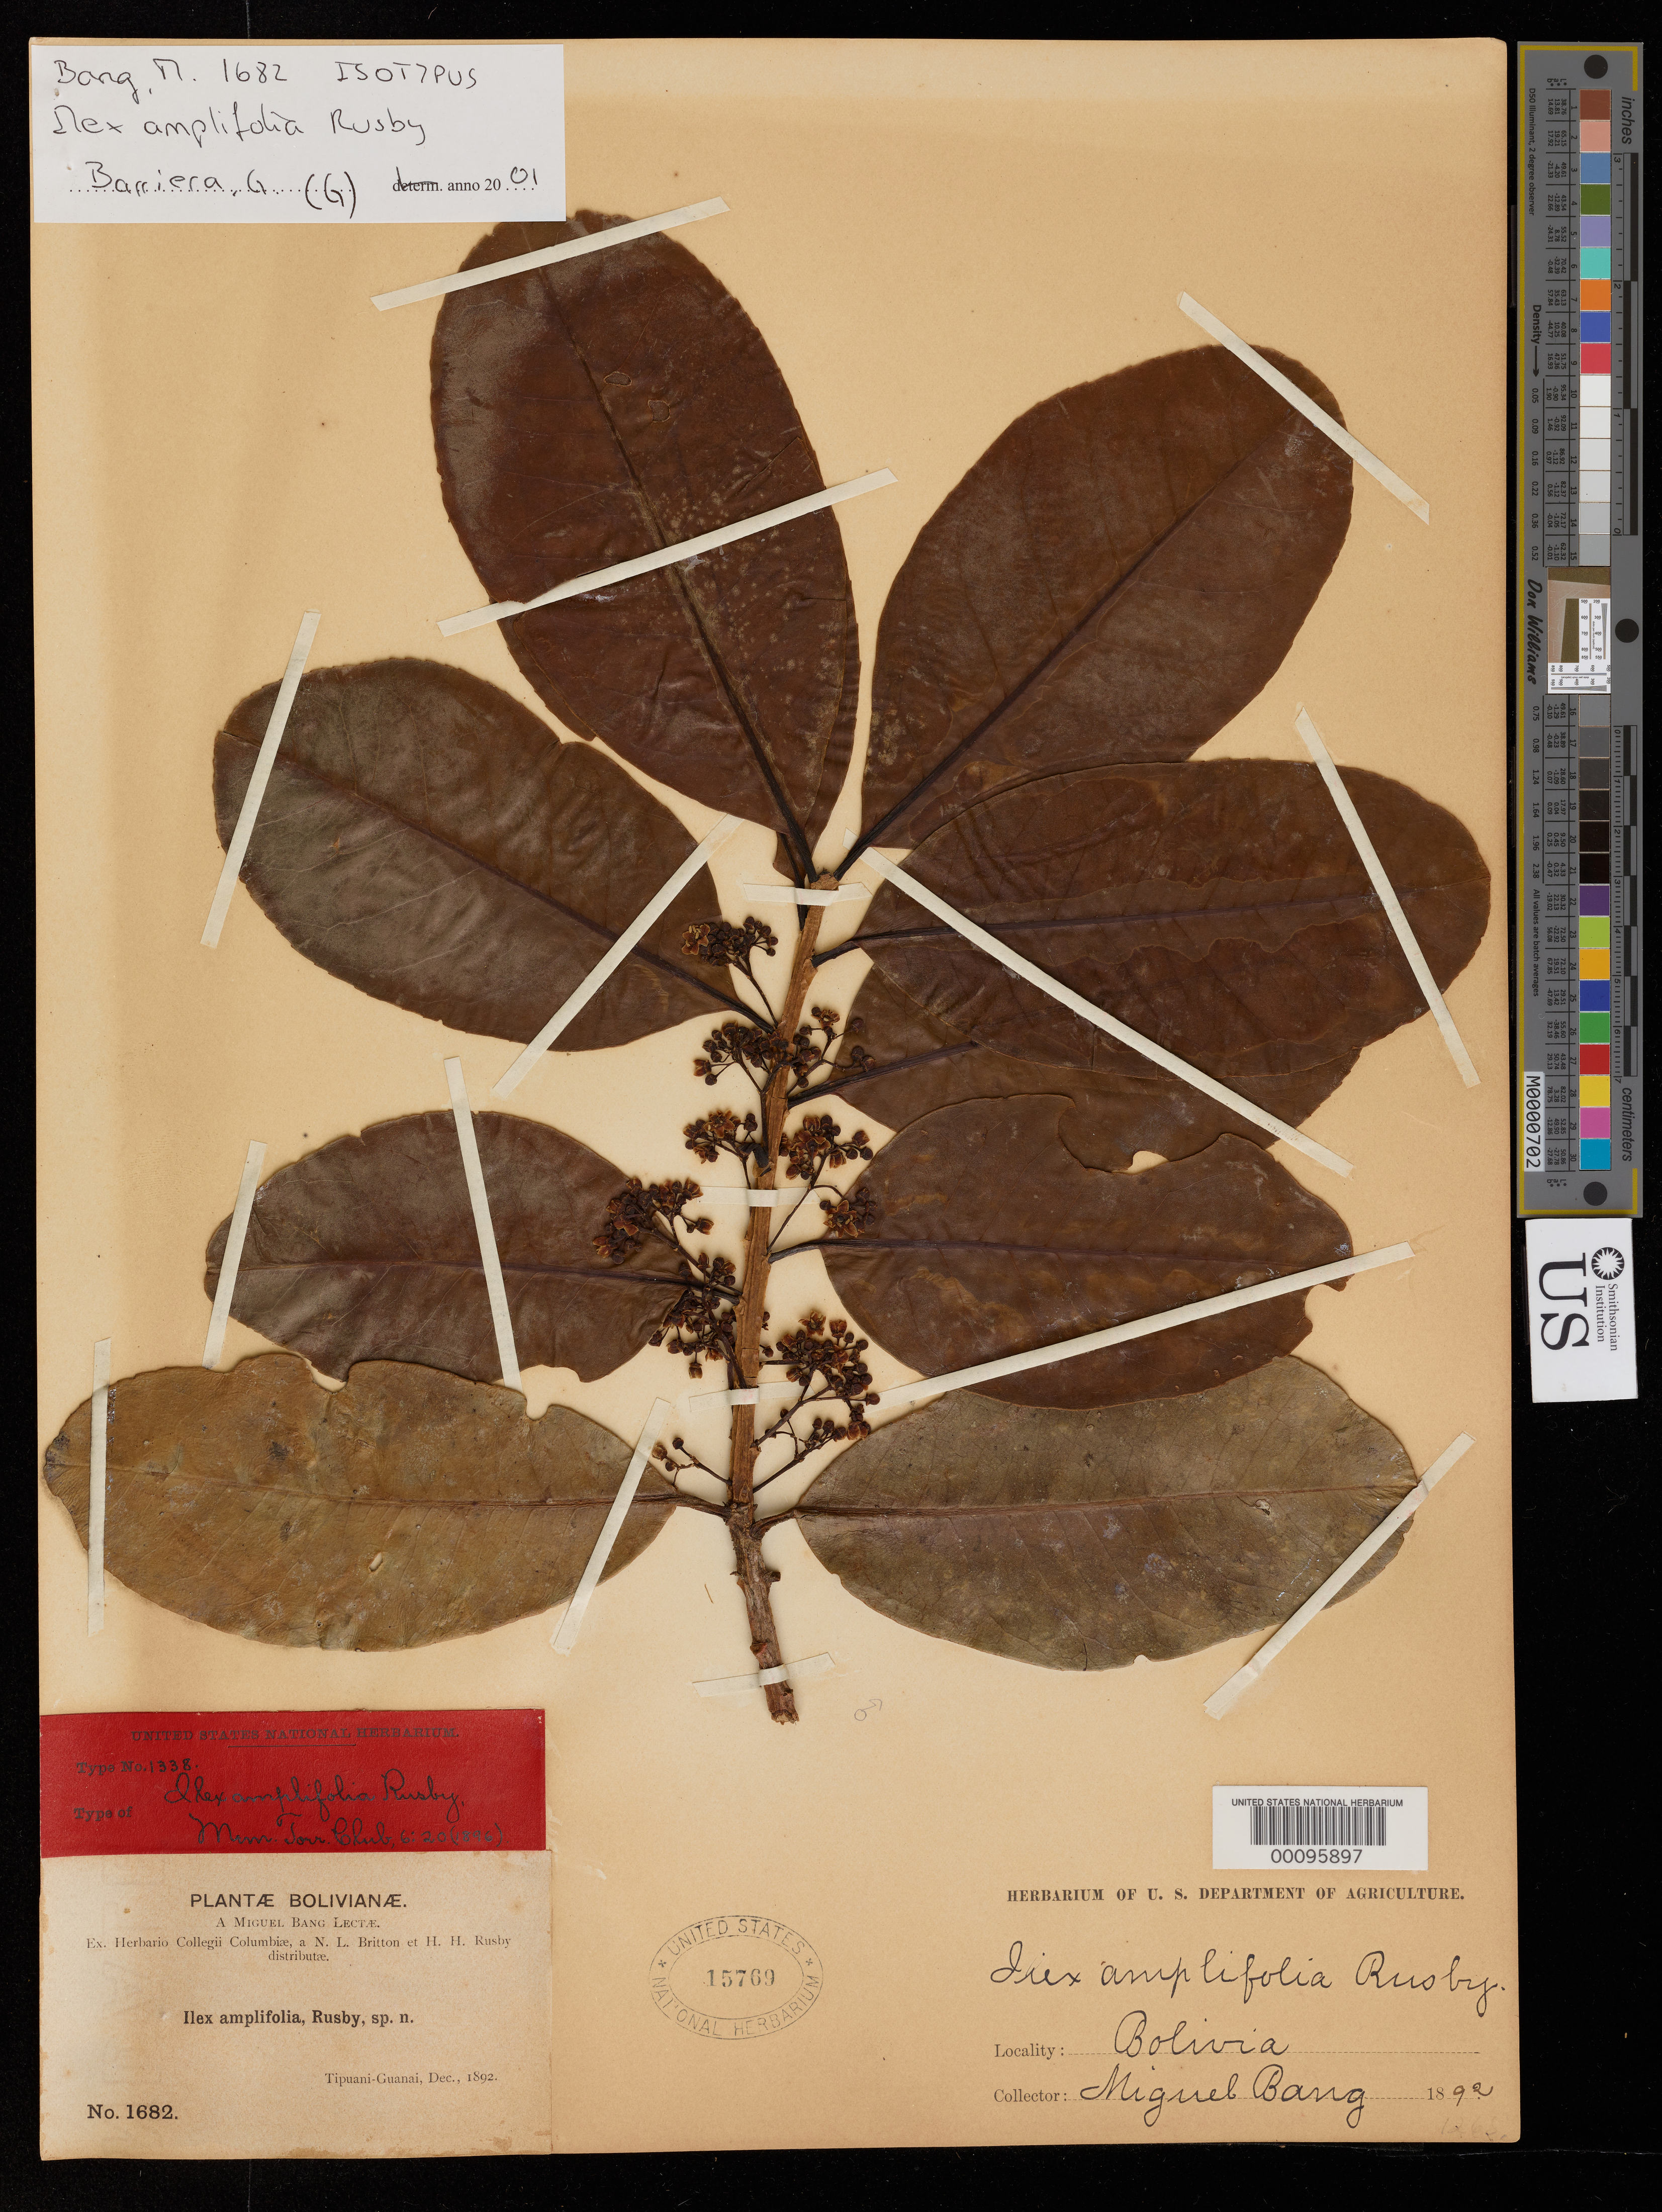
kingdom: Plantae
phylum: Tracheophyta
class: Magnoliopsida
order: Aquifoliales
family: Aquifoliaceae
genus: Ilex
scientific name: Ilex amplifolia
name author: Rusby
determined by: Barriera, Gabrielle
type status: Isolectotype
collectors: M. Bang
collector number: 1682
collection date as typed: Dec 1892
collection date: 1892-12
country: Bolivia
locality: Tipuani-Guanai.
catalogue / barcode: US 15769